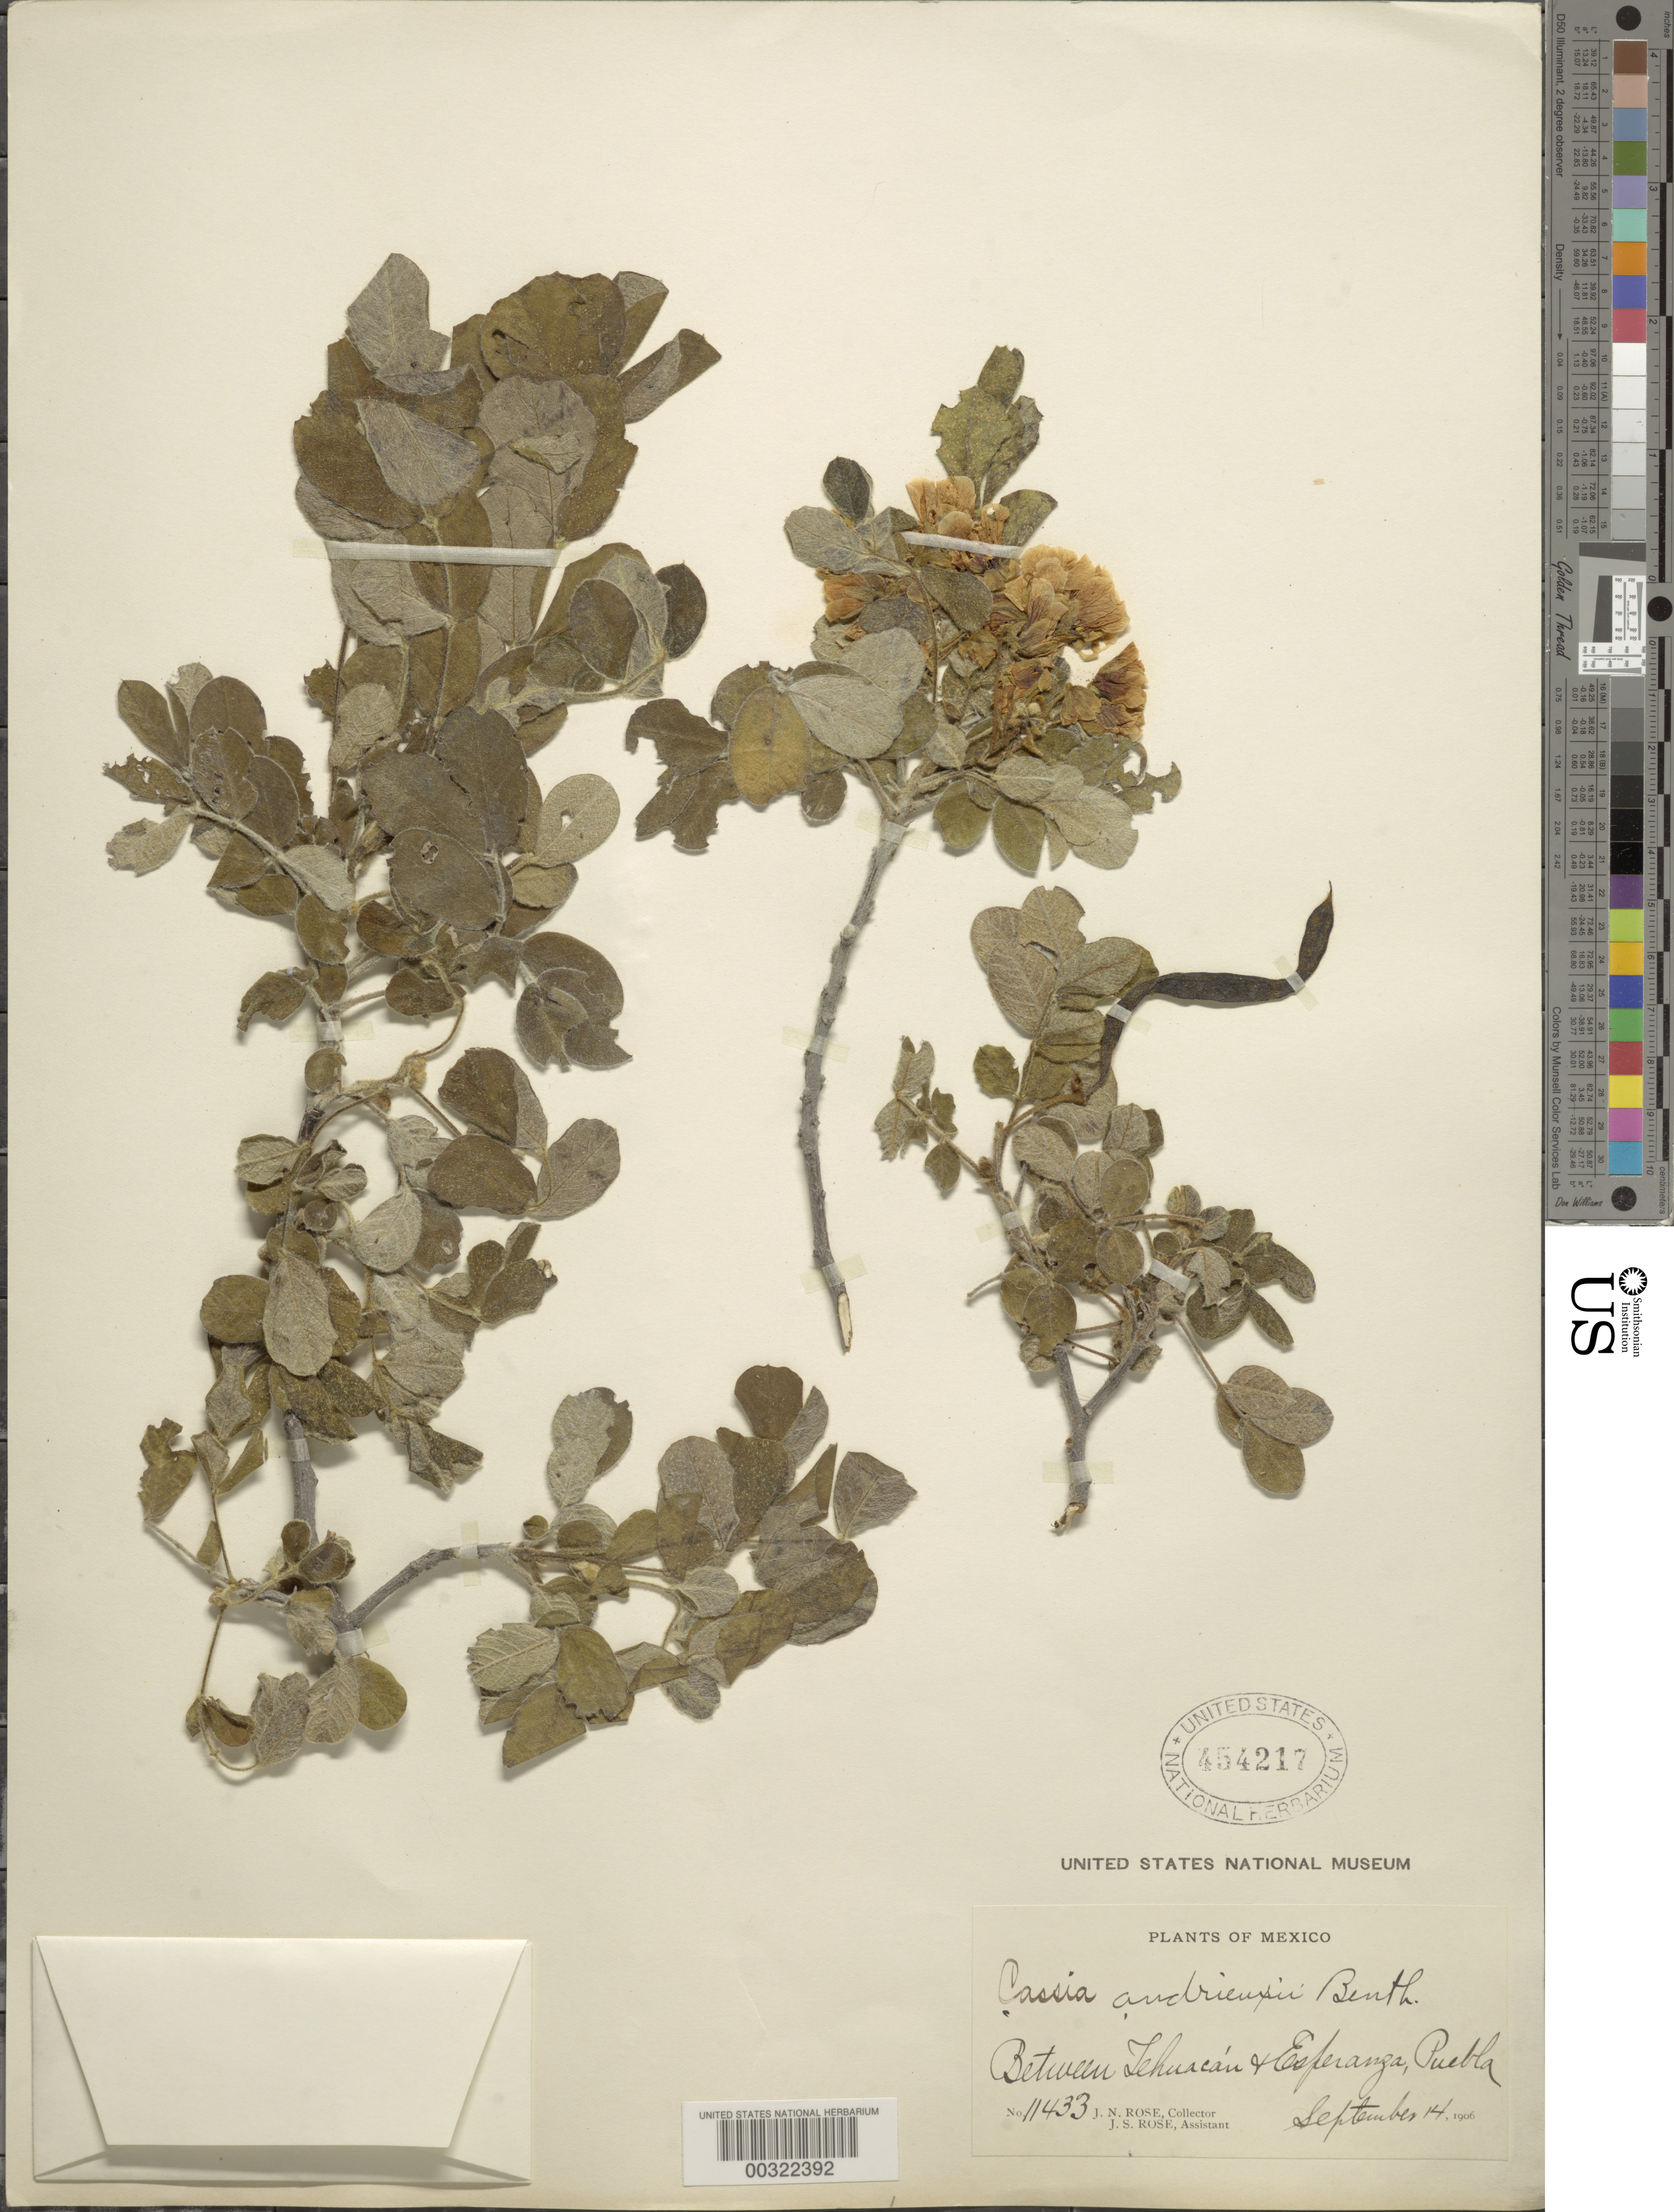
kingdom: Plantae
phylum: Tracheophyta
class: Magnoliopsida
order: Fabales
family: Fabaceae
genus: Senna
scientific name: Senna andrieuxii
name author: (Benth.) H.S. Irwin & Barneby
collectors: J. N. Rose & J. S. Rose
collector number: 11433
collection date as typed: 14 Sep 1906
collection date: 1906-09-14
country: Mexico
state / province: Puebla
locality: Between Tehuacan and Esperanza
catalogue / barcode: US 454217